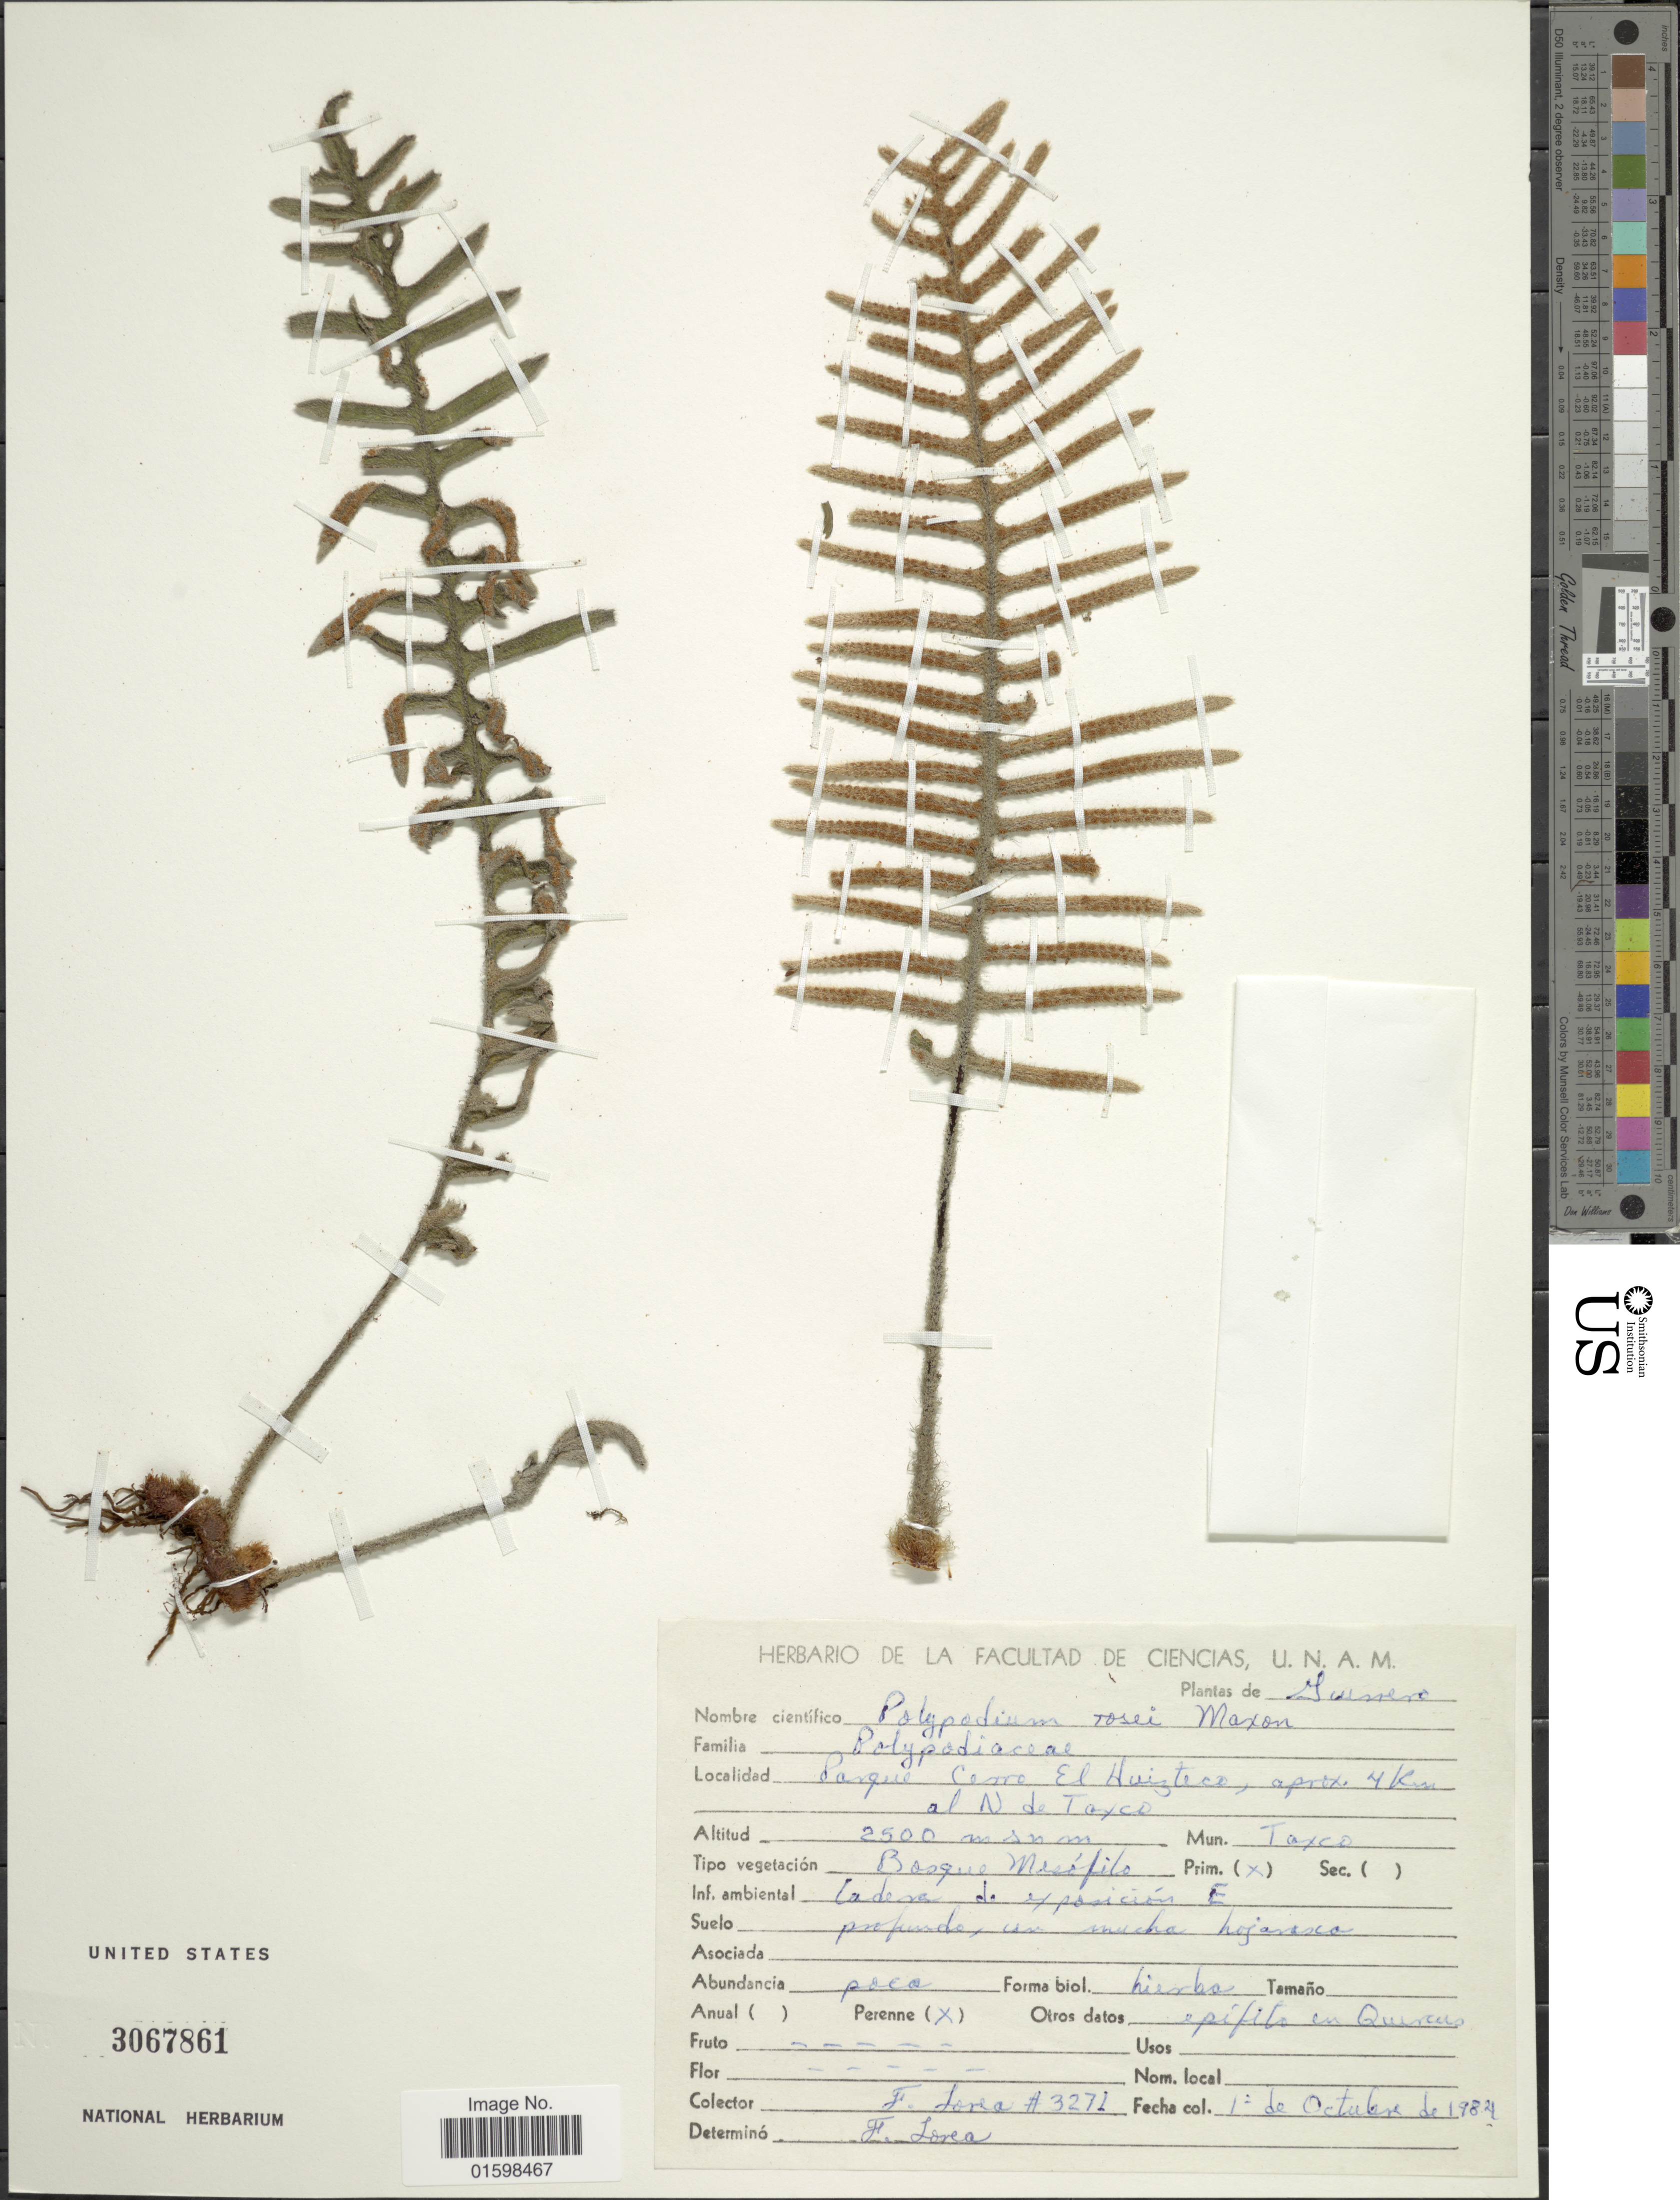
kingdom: Plantae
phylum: Tracheophyta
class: Polypodiopsida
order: Polypodiales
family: Polypodiaceae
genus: Pleopeltis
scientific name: Pleopeltis rosei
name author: (Maxon) A.R. Sm. & Tejero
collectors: F. Lorea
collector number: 3271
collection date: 1984-10-01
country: Mexico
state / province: Guerrero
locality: Bosque Cerro El Huizteco, aprox. 4 km al N de Taxco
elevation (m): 2500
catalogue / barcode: US 3067861